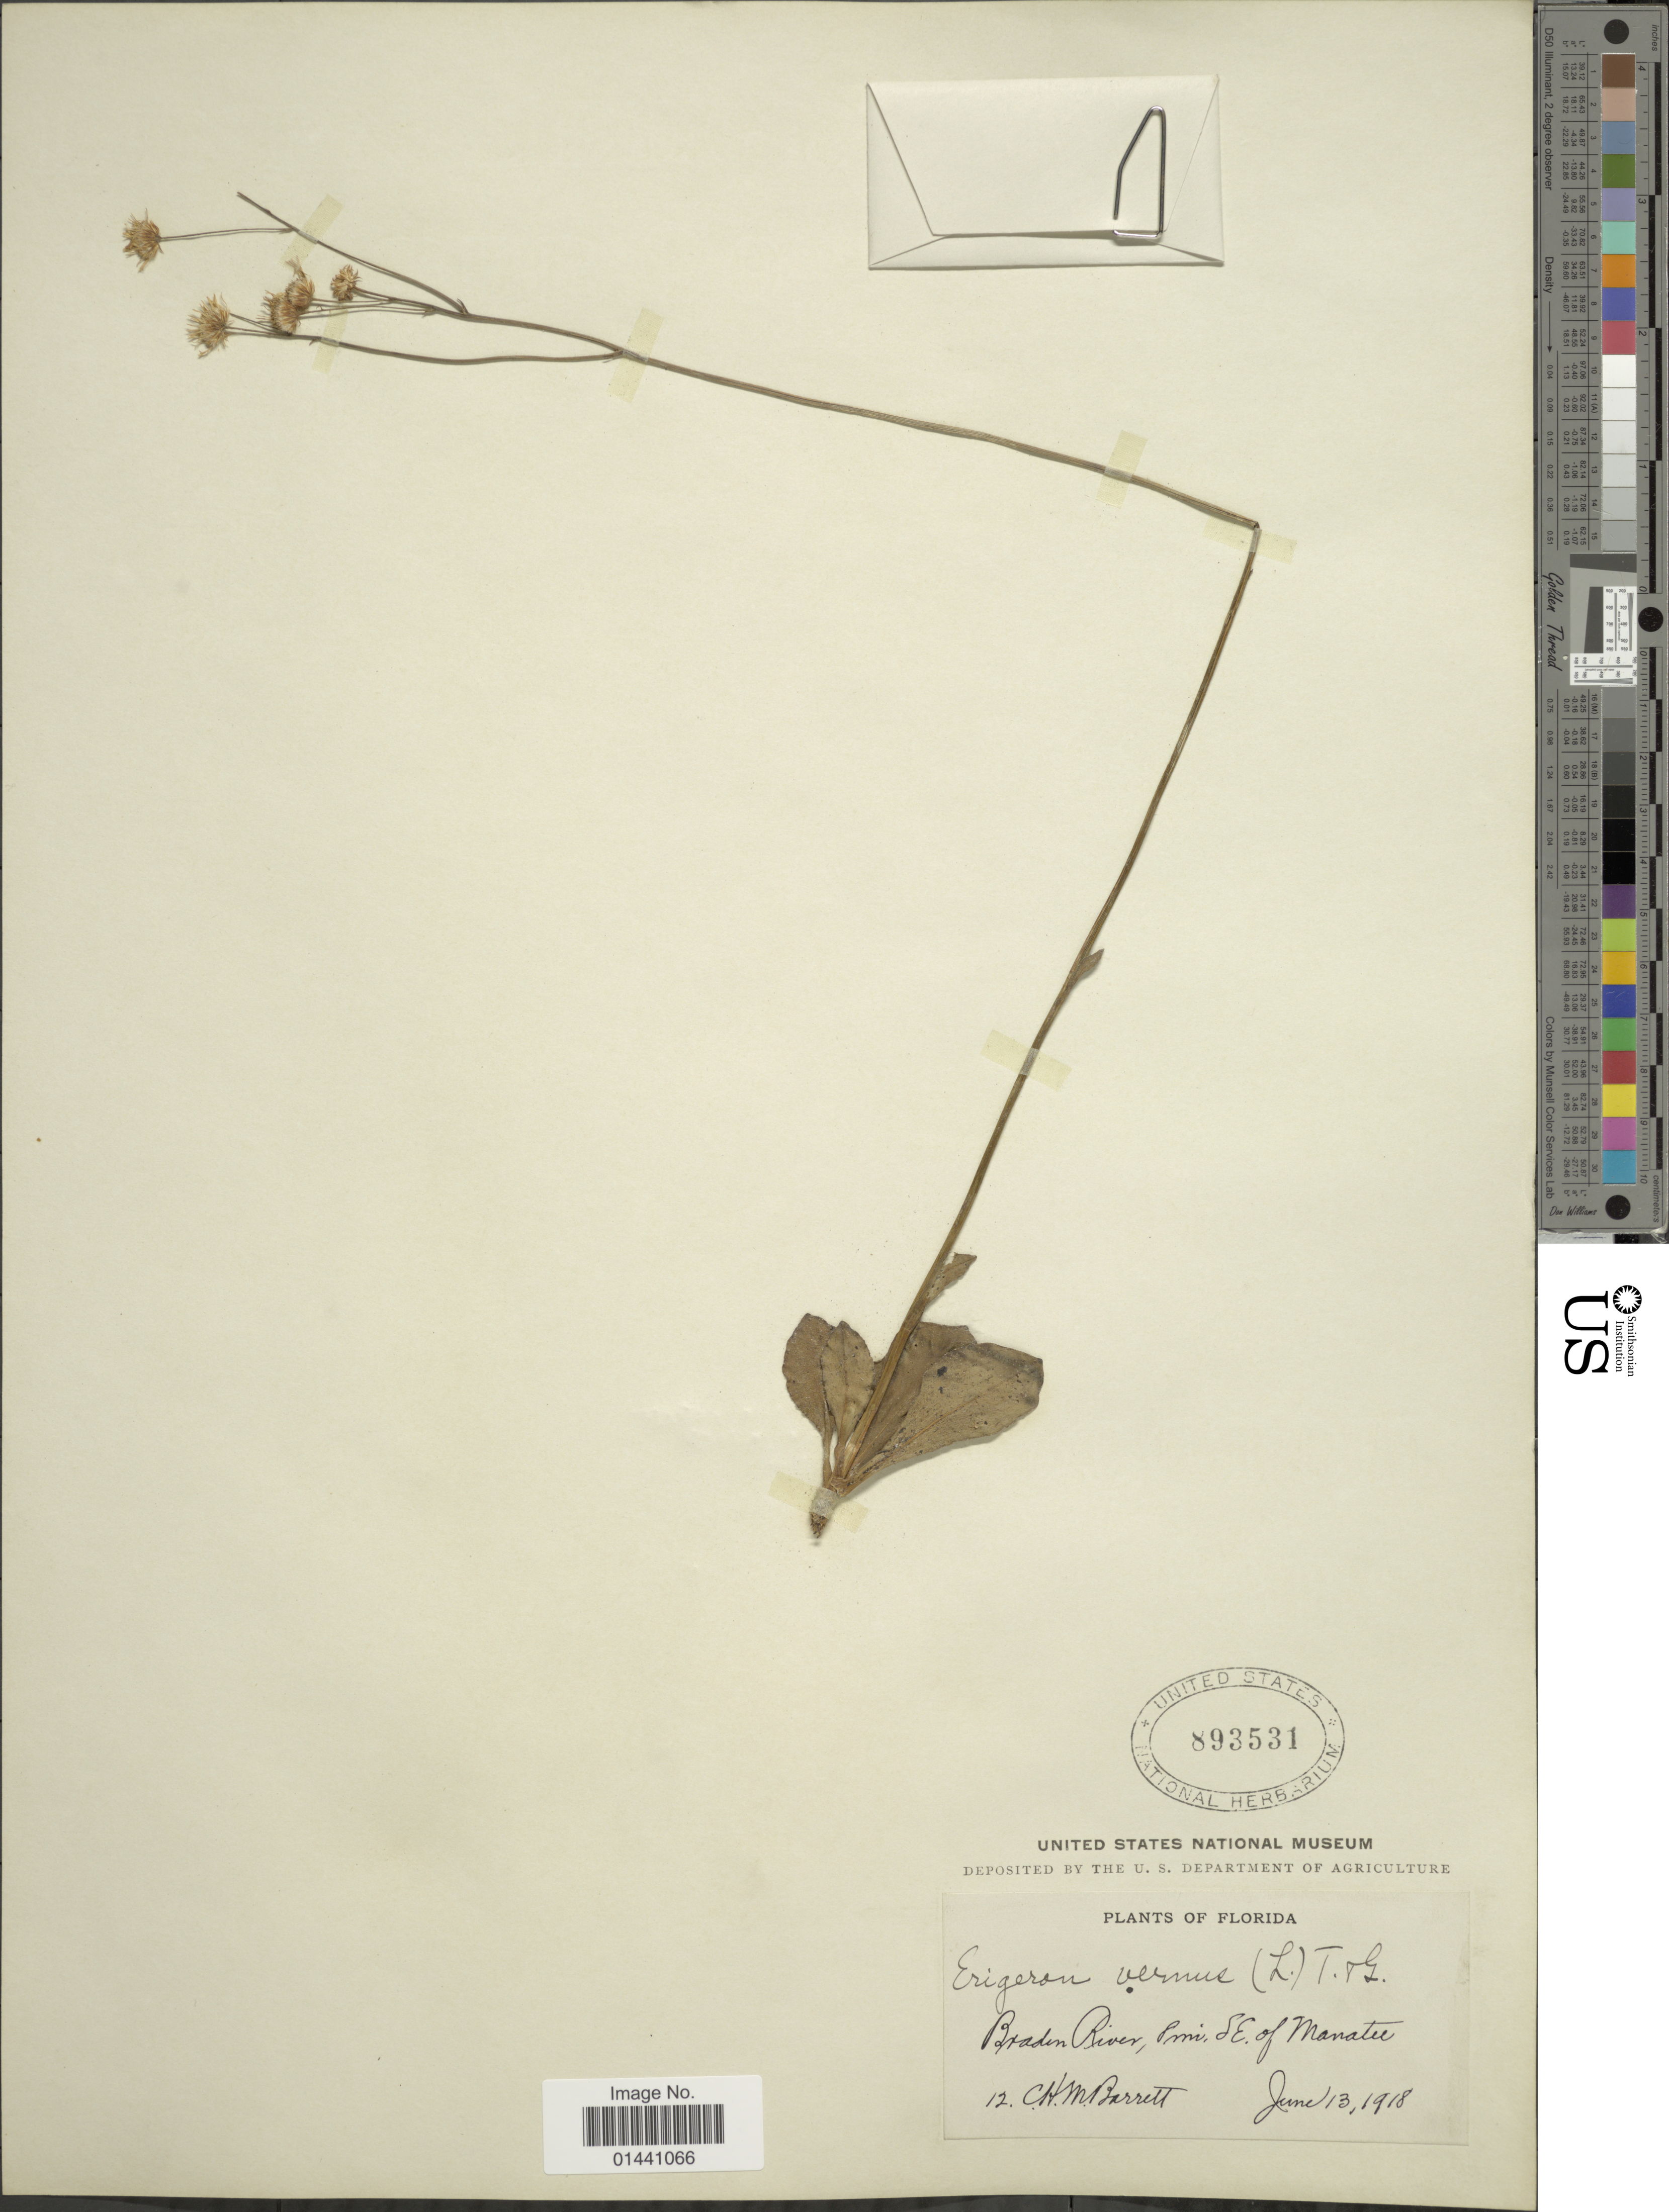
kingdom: Plantae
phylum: Tracheophyta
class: Magnoliopsida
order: Asterales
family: Asteraceae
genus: Erigeron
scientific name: Erigeron vernus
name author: (L.) Torr. & A. Gray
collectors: C. Barrett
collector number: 12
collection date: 1918-06-13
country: United States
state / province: Florida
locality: Braden River, 8 mi. S.E. of Manatee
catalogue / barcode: US 893531